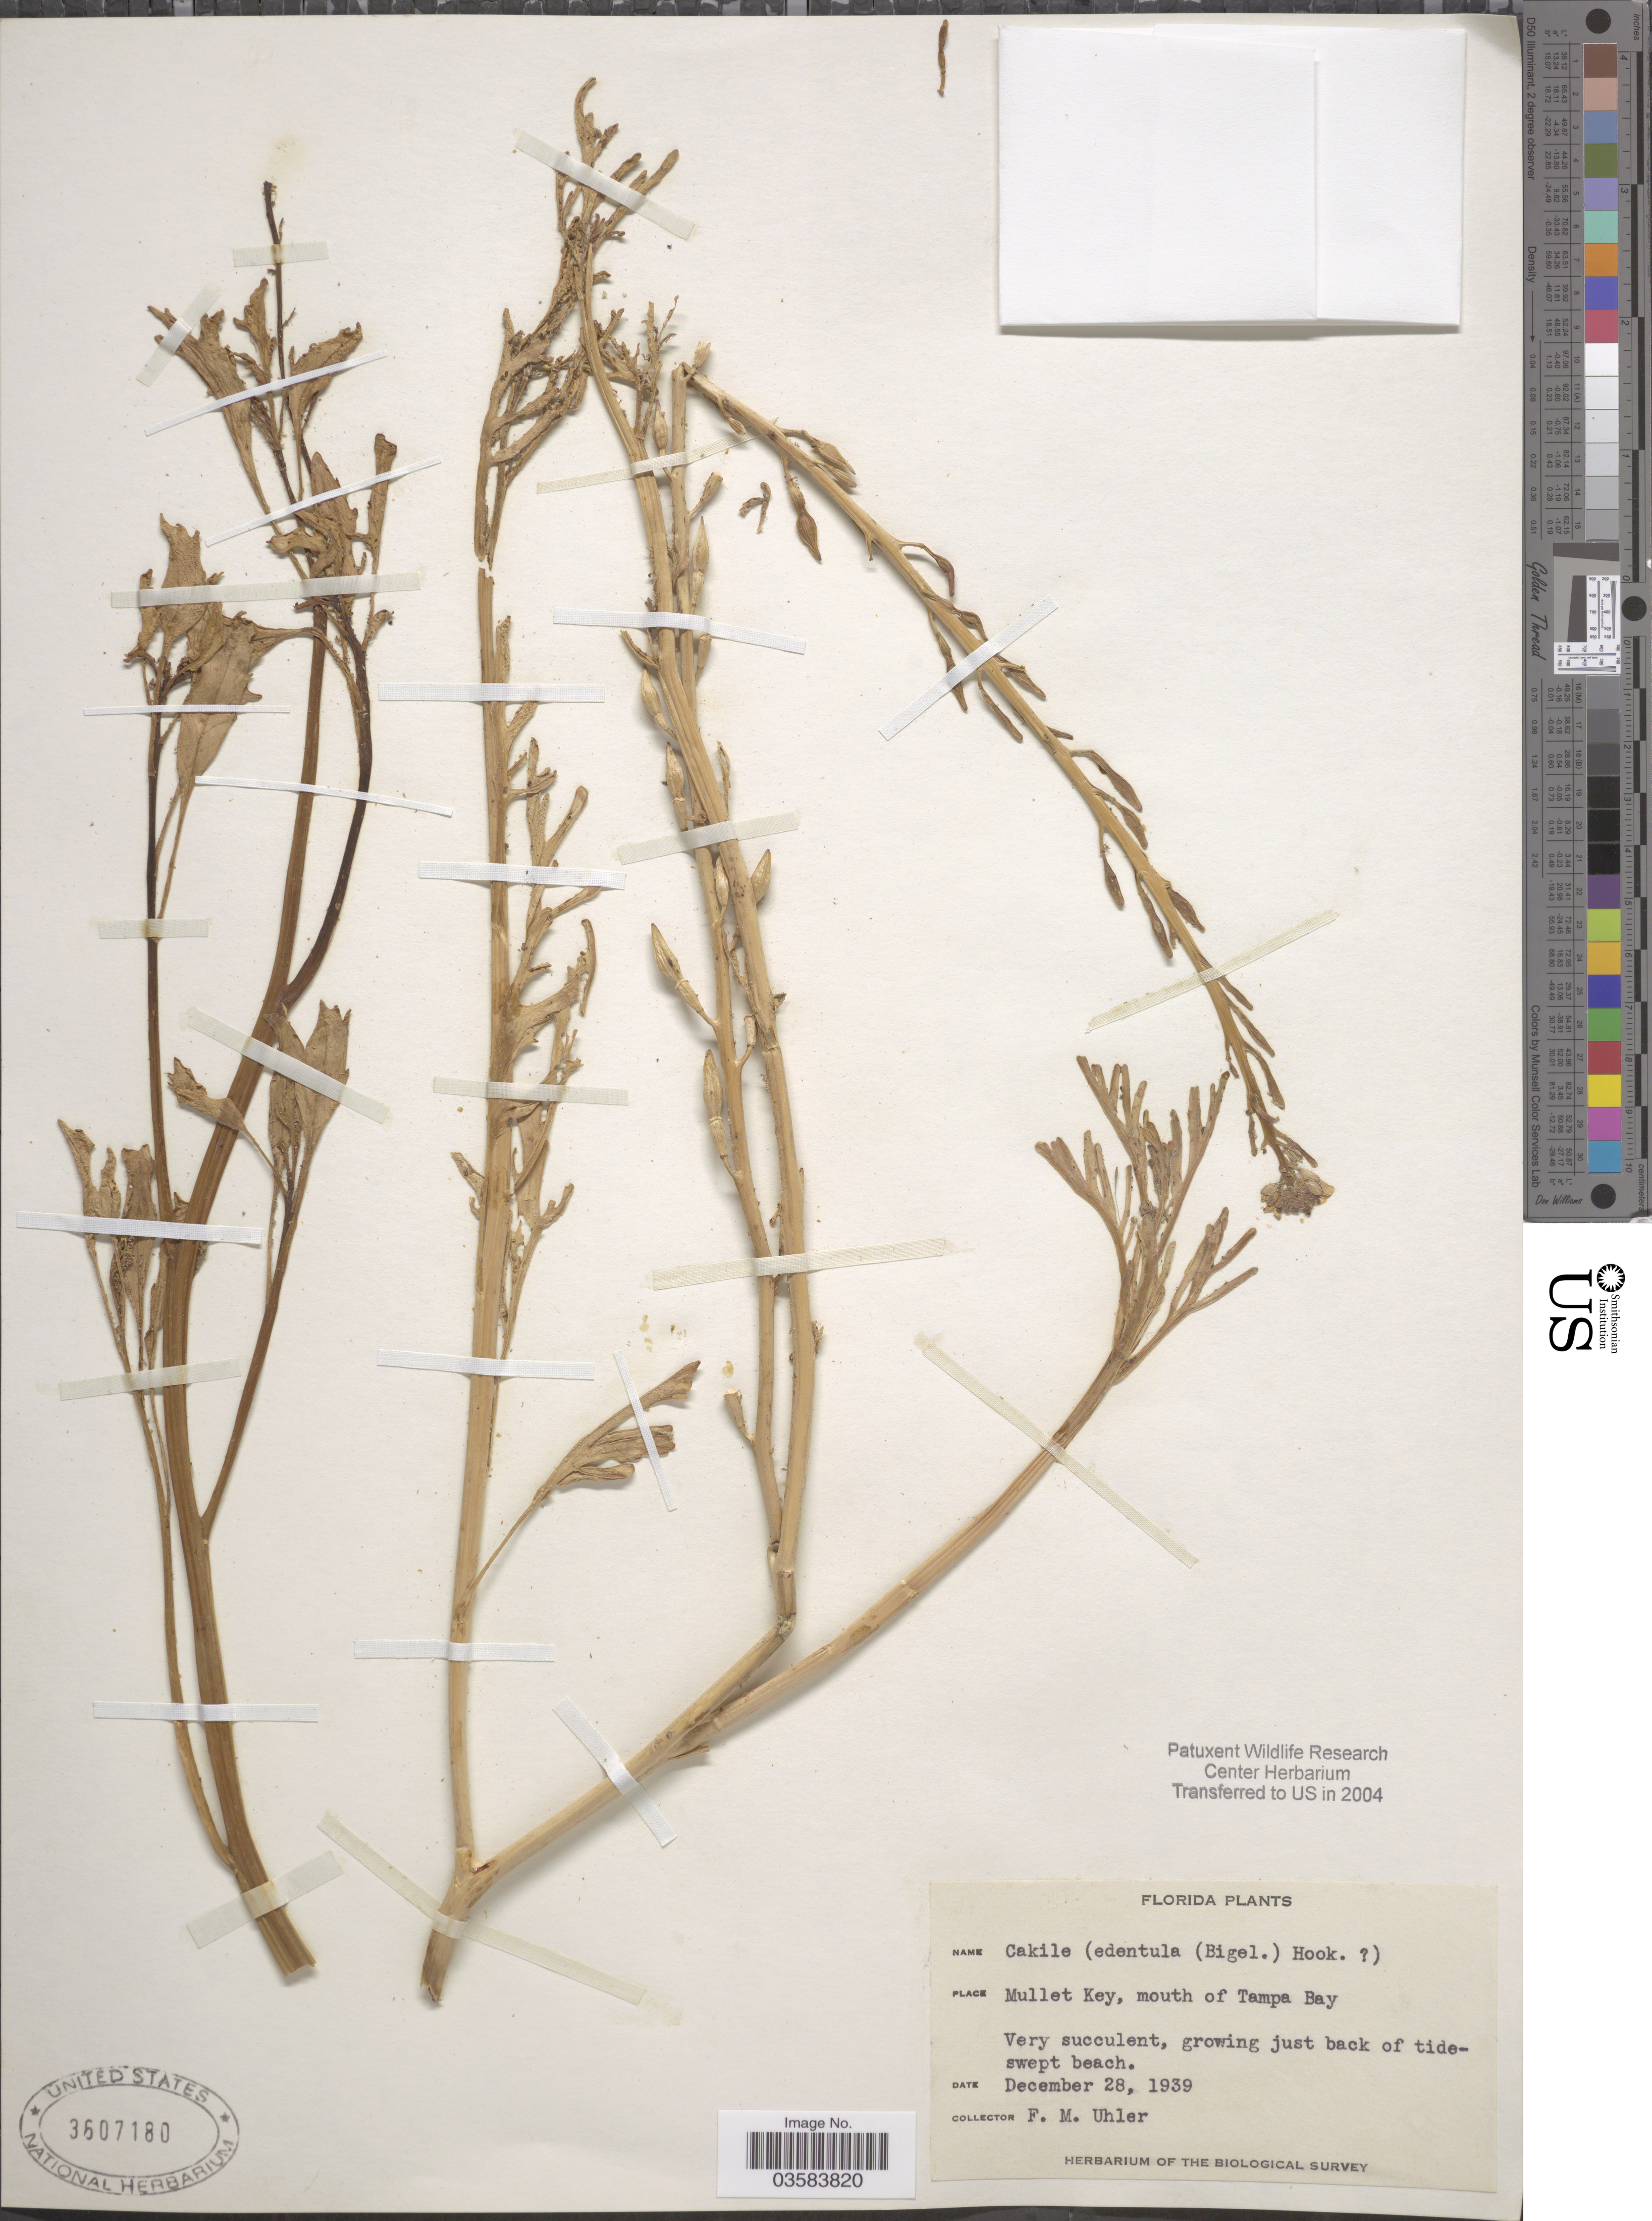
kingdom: Plantae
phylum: Tracheophyta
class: Magnoliopsida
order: Brassicales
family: Brassicaceae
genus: Cakile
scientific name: Cakile edentula var. edentula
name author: (Bigelow) Hook.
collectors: F. M. Uhler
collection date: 1939-12-28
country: United States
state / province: Florida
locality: Mullet Key, Mouth of Tampa Bay.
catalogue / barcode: US 3607180